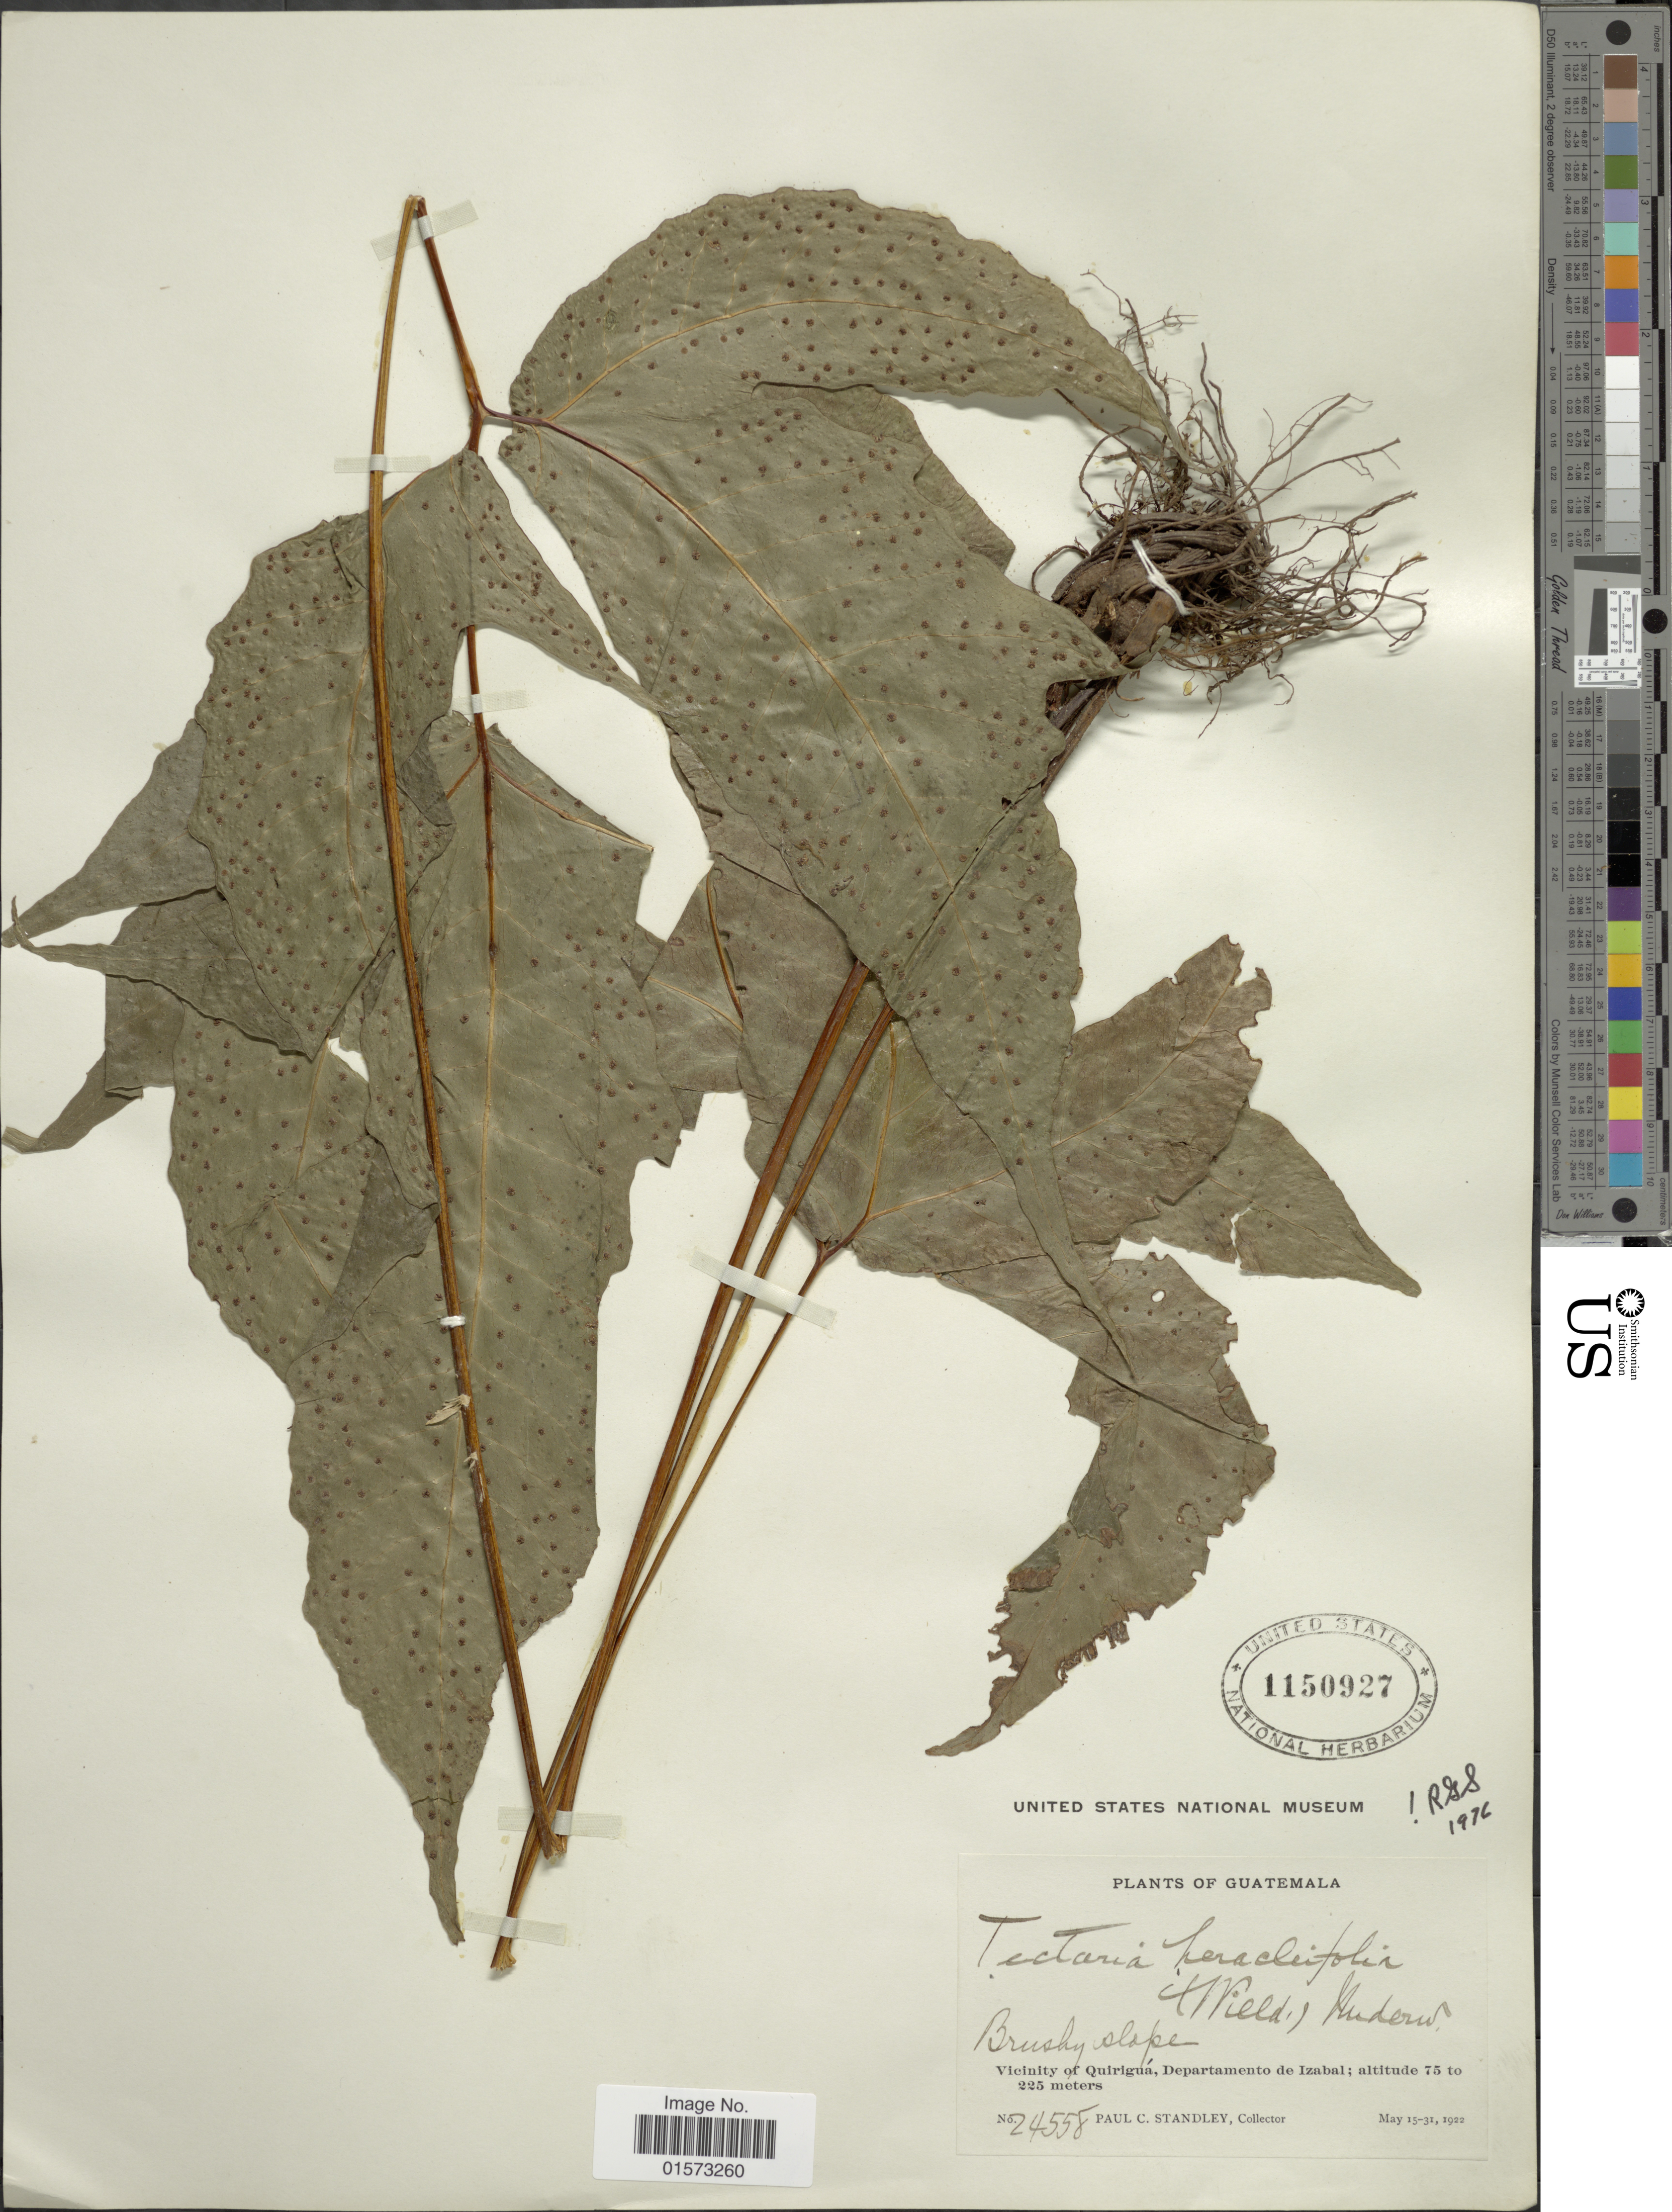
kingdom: Plantae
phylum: Tracheophyta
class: Polypodiopsida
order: Polypodiales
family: Tectariaceae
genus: Tectaria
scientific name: Tectaria heracleifolia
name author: (Willd.) Underw.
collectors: P. C. Standley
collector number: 24558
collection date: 1922-05-15/1922-05-31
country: Guatemala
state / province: Izabal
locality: Vicinity of Quirigua, Departamento to Izabal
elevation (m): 75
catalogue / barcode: US 1150927